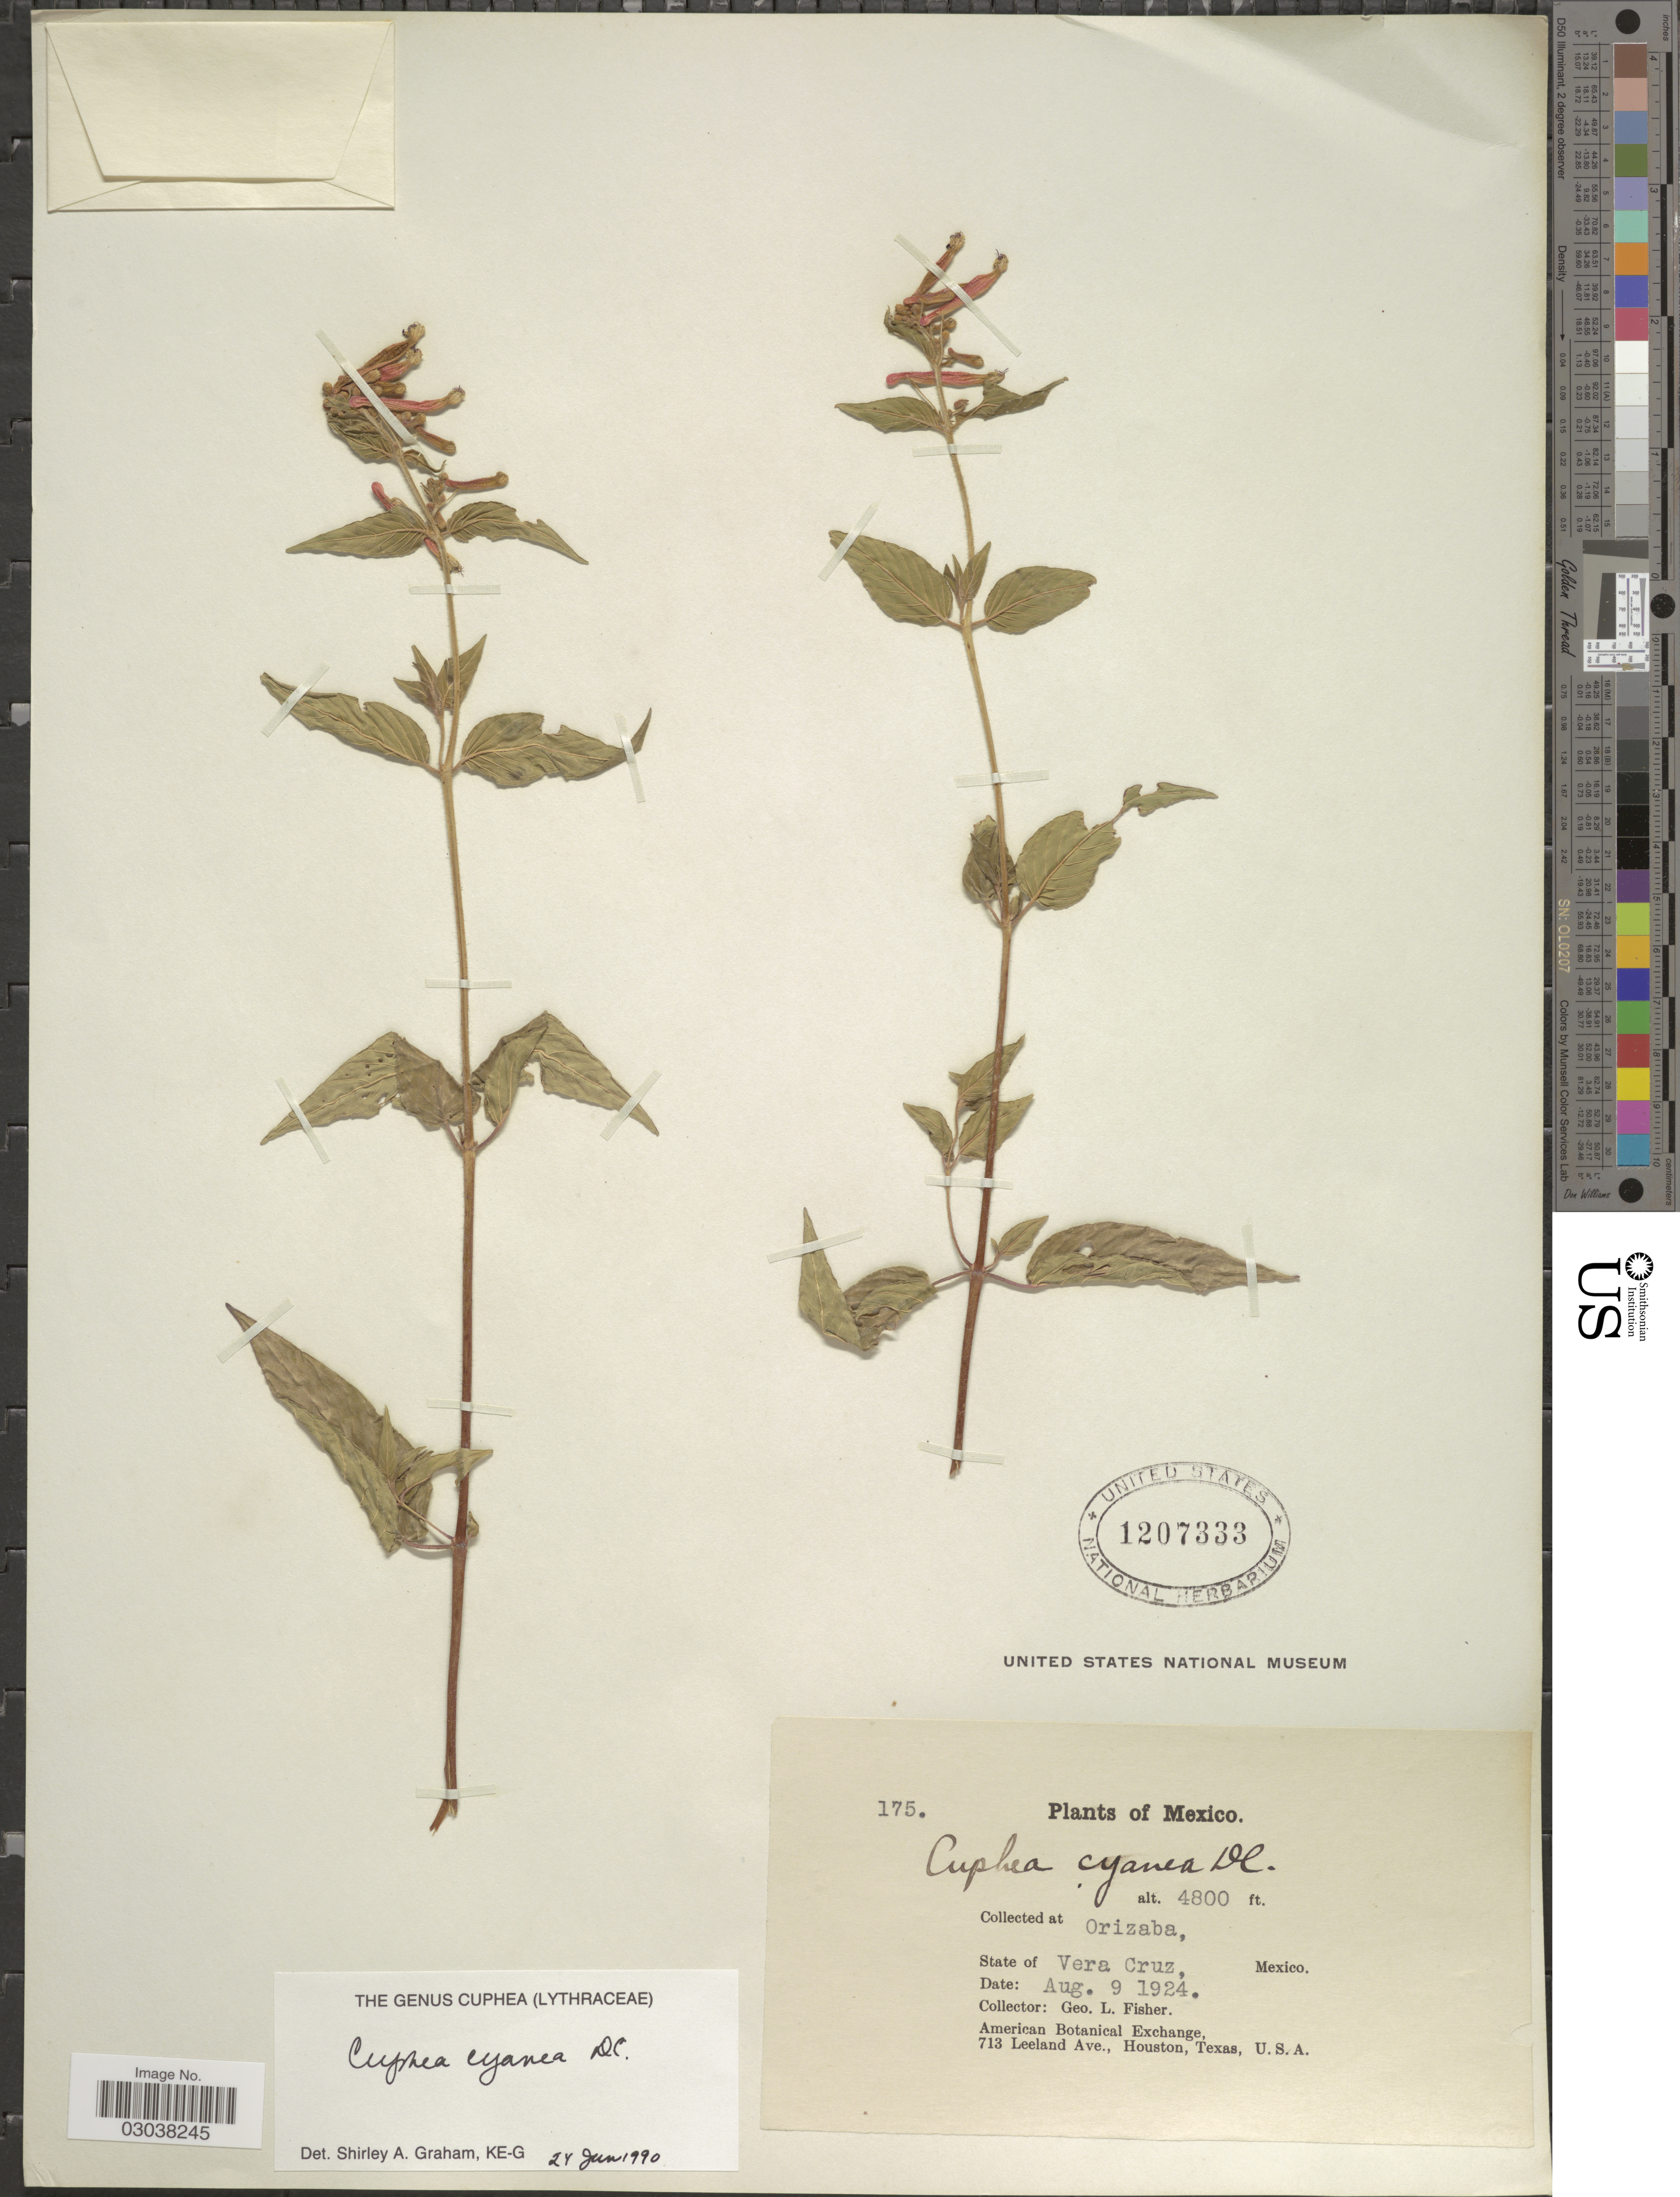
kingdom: Plantae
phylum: Tracheophyta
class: Magnoliopsida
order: Myrtales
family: Lythraceae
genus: Cuphea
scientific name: Cuphea cyanea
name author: DC.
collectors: G. L. Fisher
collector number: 175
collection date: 1924-08-09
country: Mexico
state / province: Veracruz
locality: Orizaba. State of Vera Cruz.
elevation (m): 1463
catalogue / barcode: US 1207333